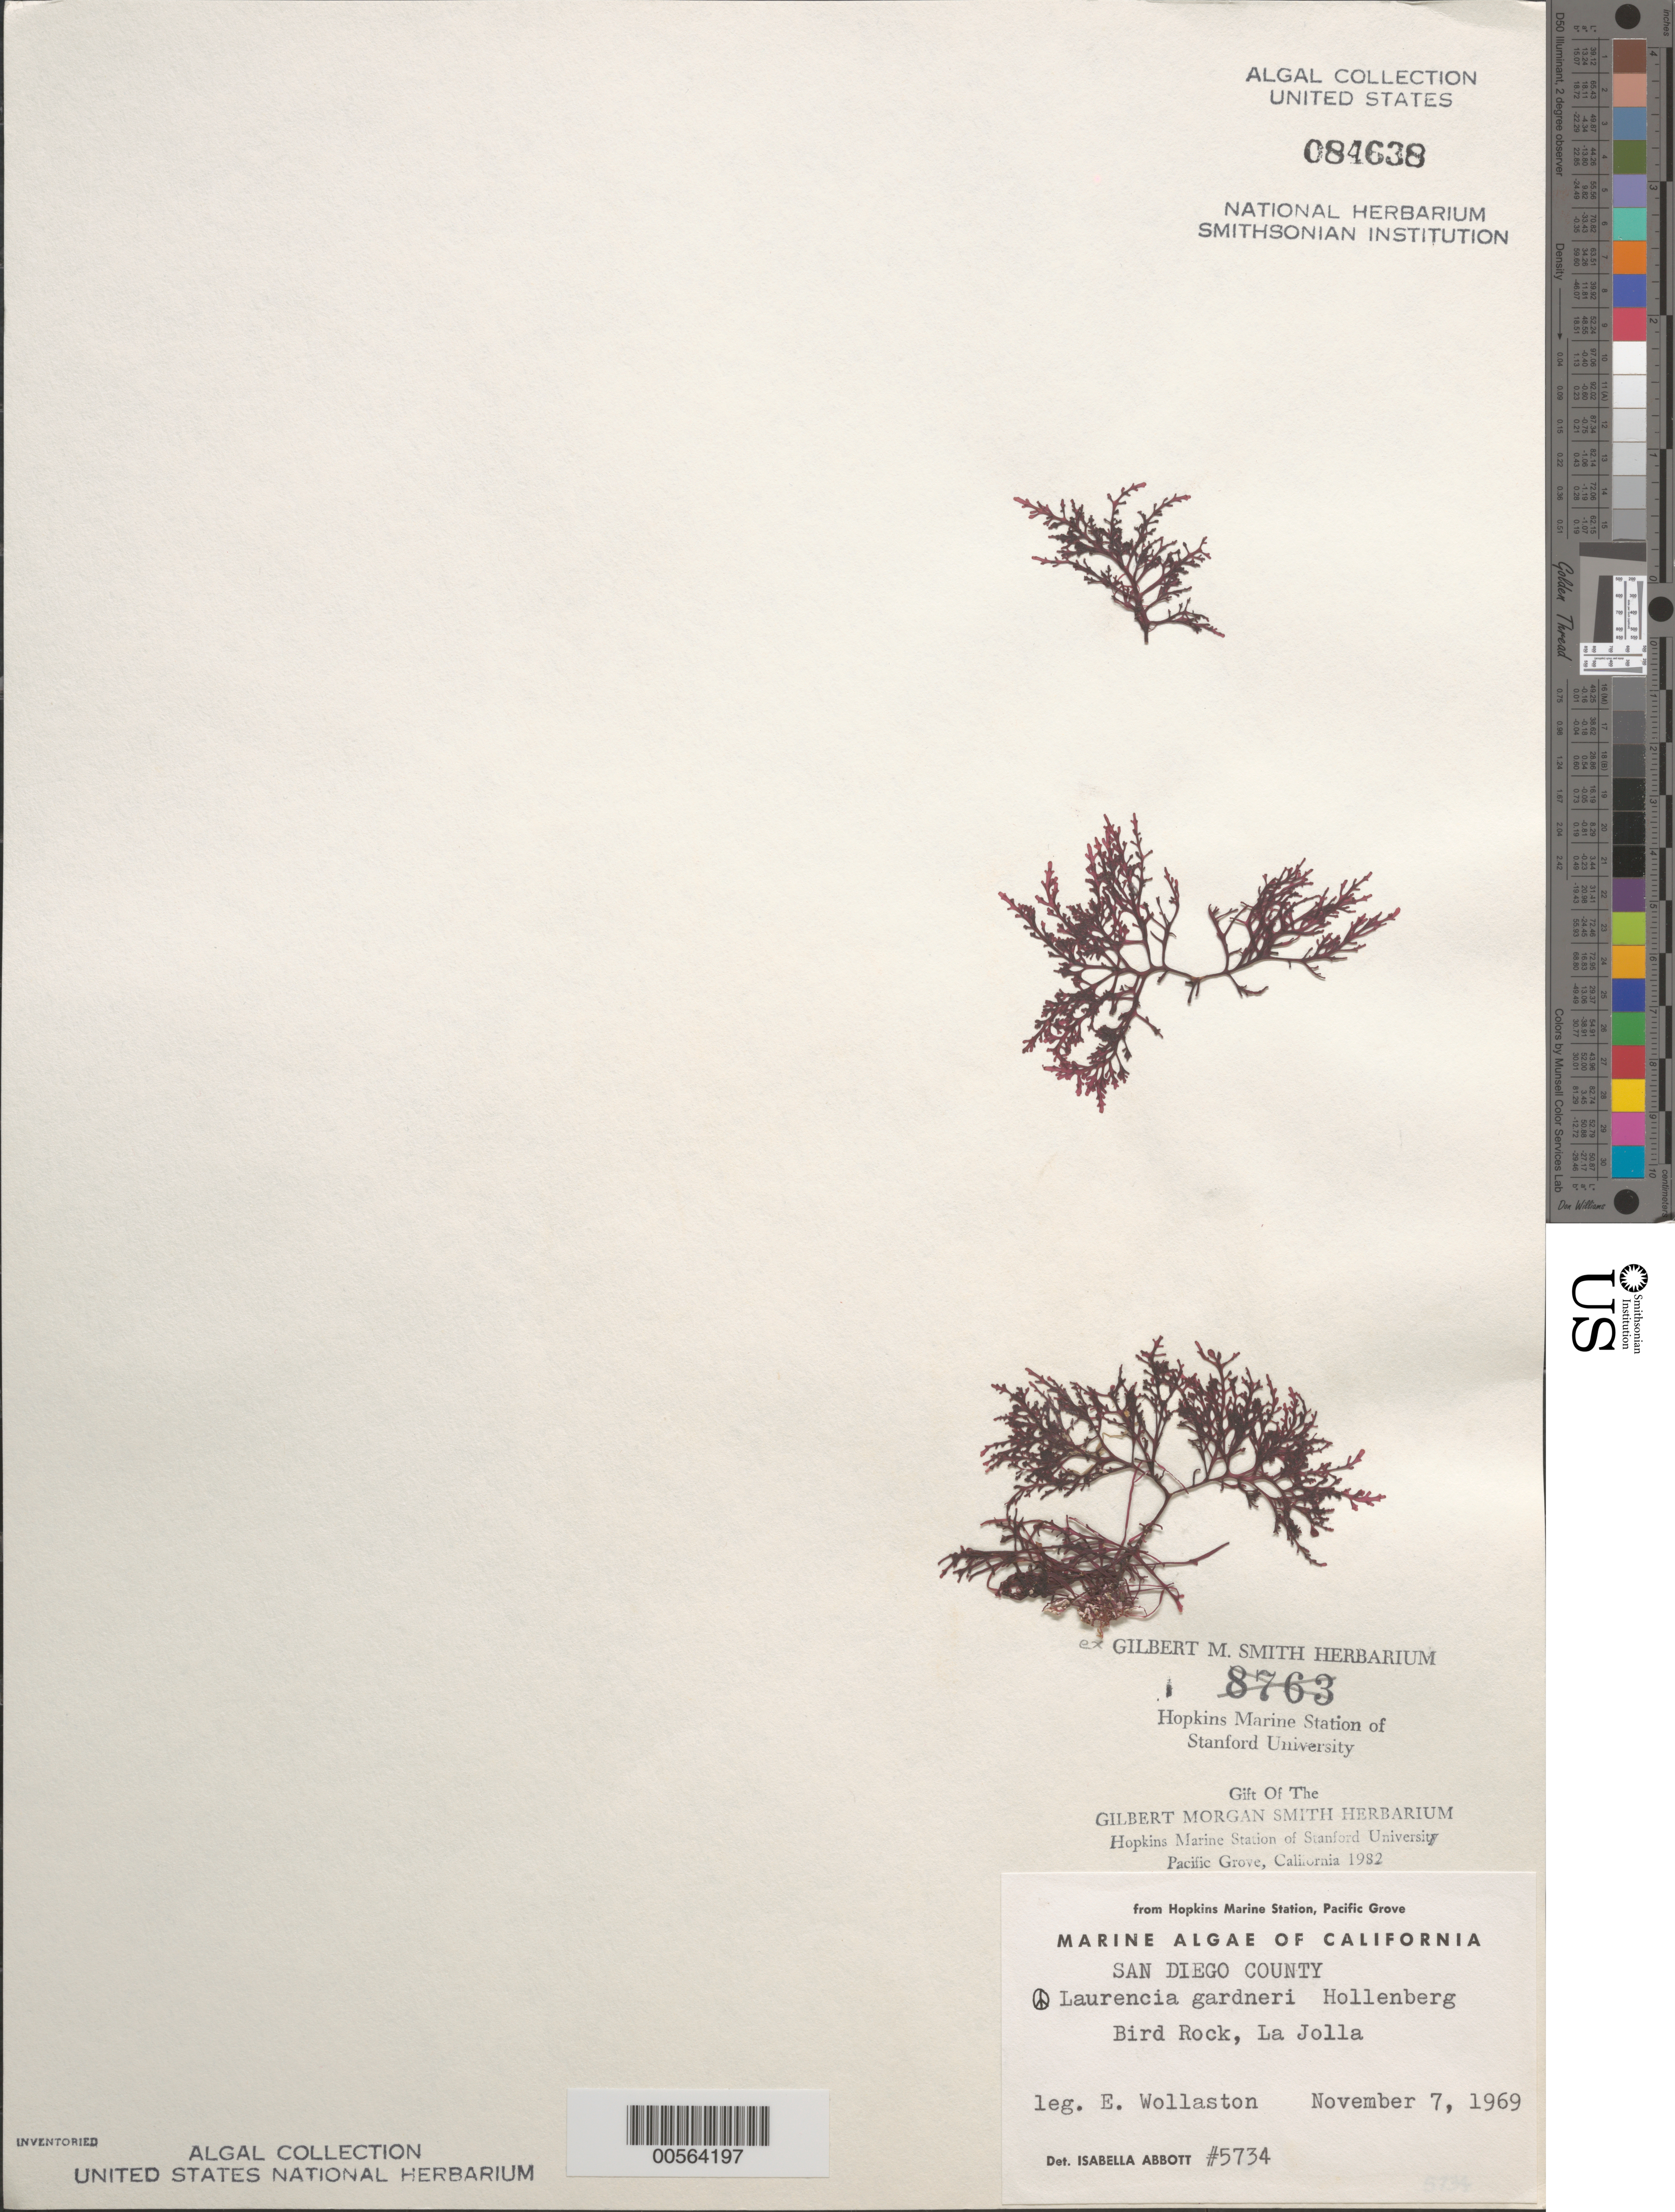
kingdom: Plantae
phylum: Rhodophyta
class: Florideophyceae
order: Ceramiales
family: Rhodomelaceae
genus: Laurencia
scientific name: Laurencia gardneri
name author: Hollenb. in G.M. Sm. & Hollenb.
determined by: Abbott, Isabella A.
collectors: E. Wollaston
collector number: IAA 5734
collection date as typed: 07 Nov 1969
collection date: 1969-11-07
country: United States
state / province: California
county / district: San Diego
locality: Bird Rock, La Jolla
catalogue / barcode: US 84638